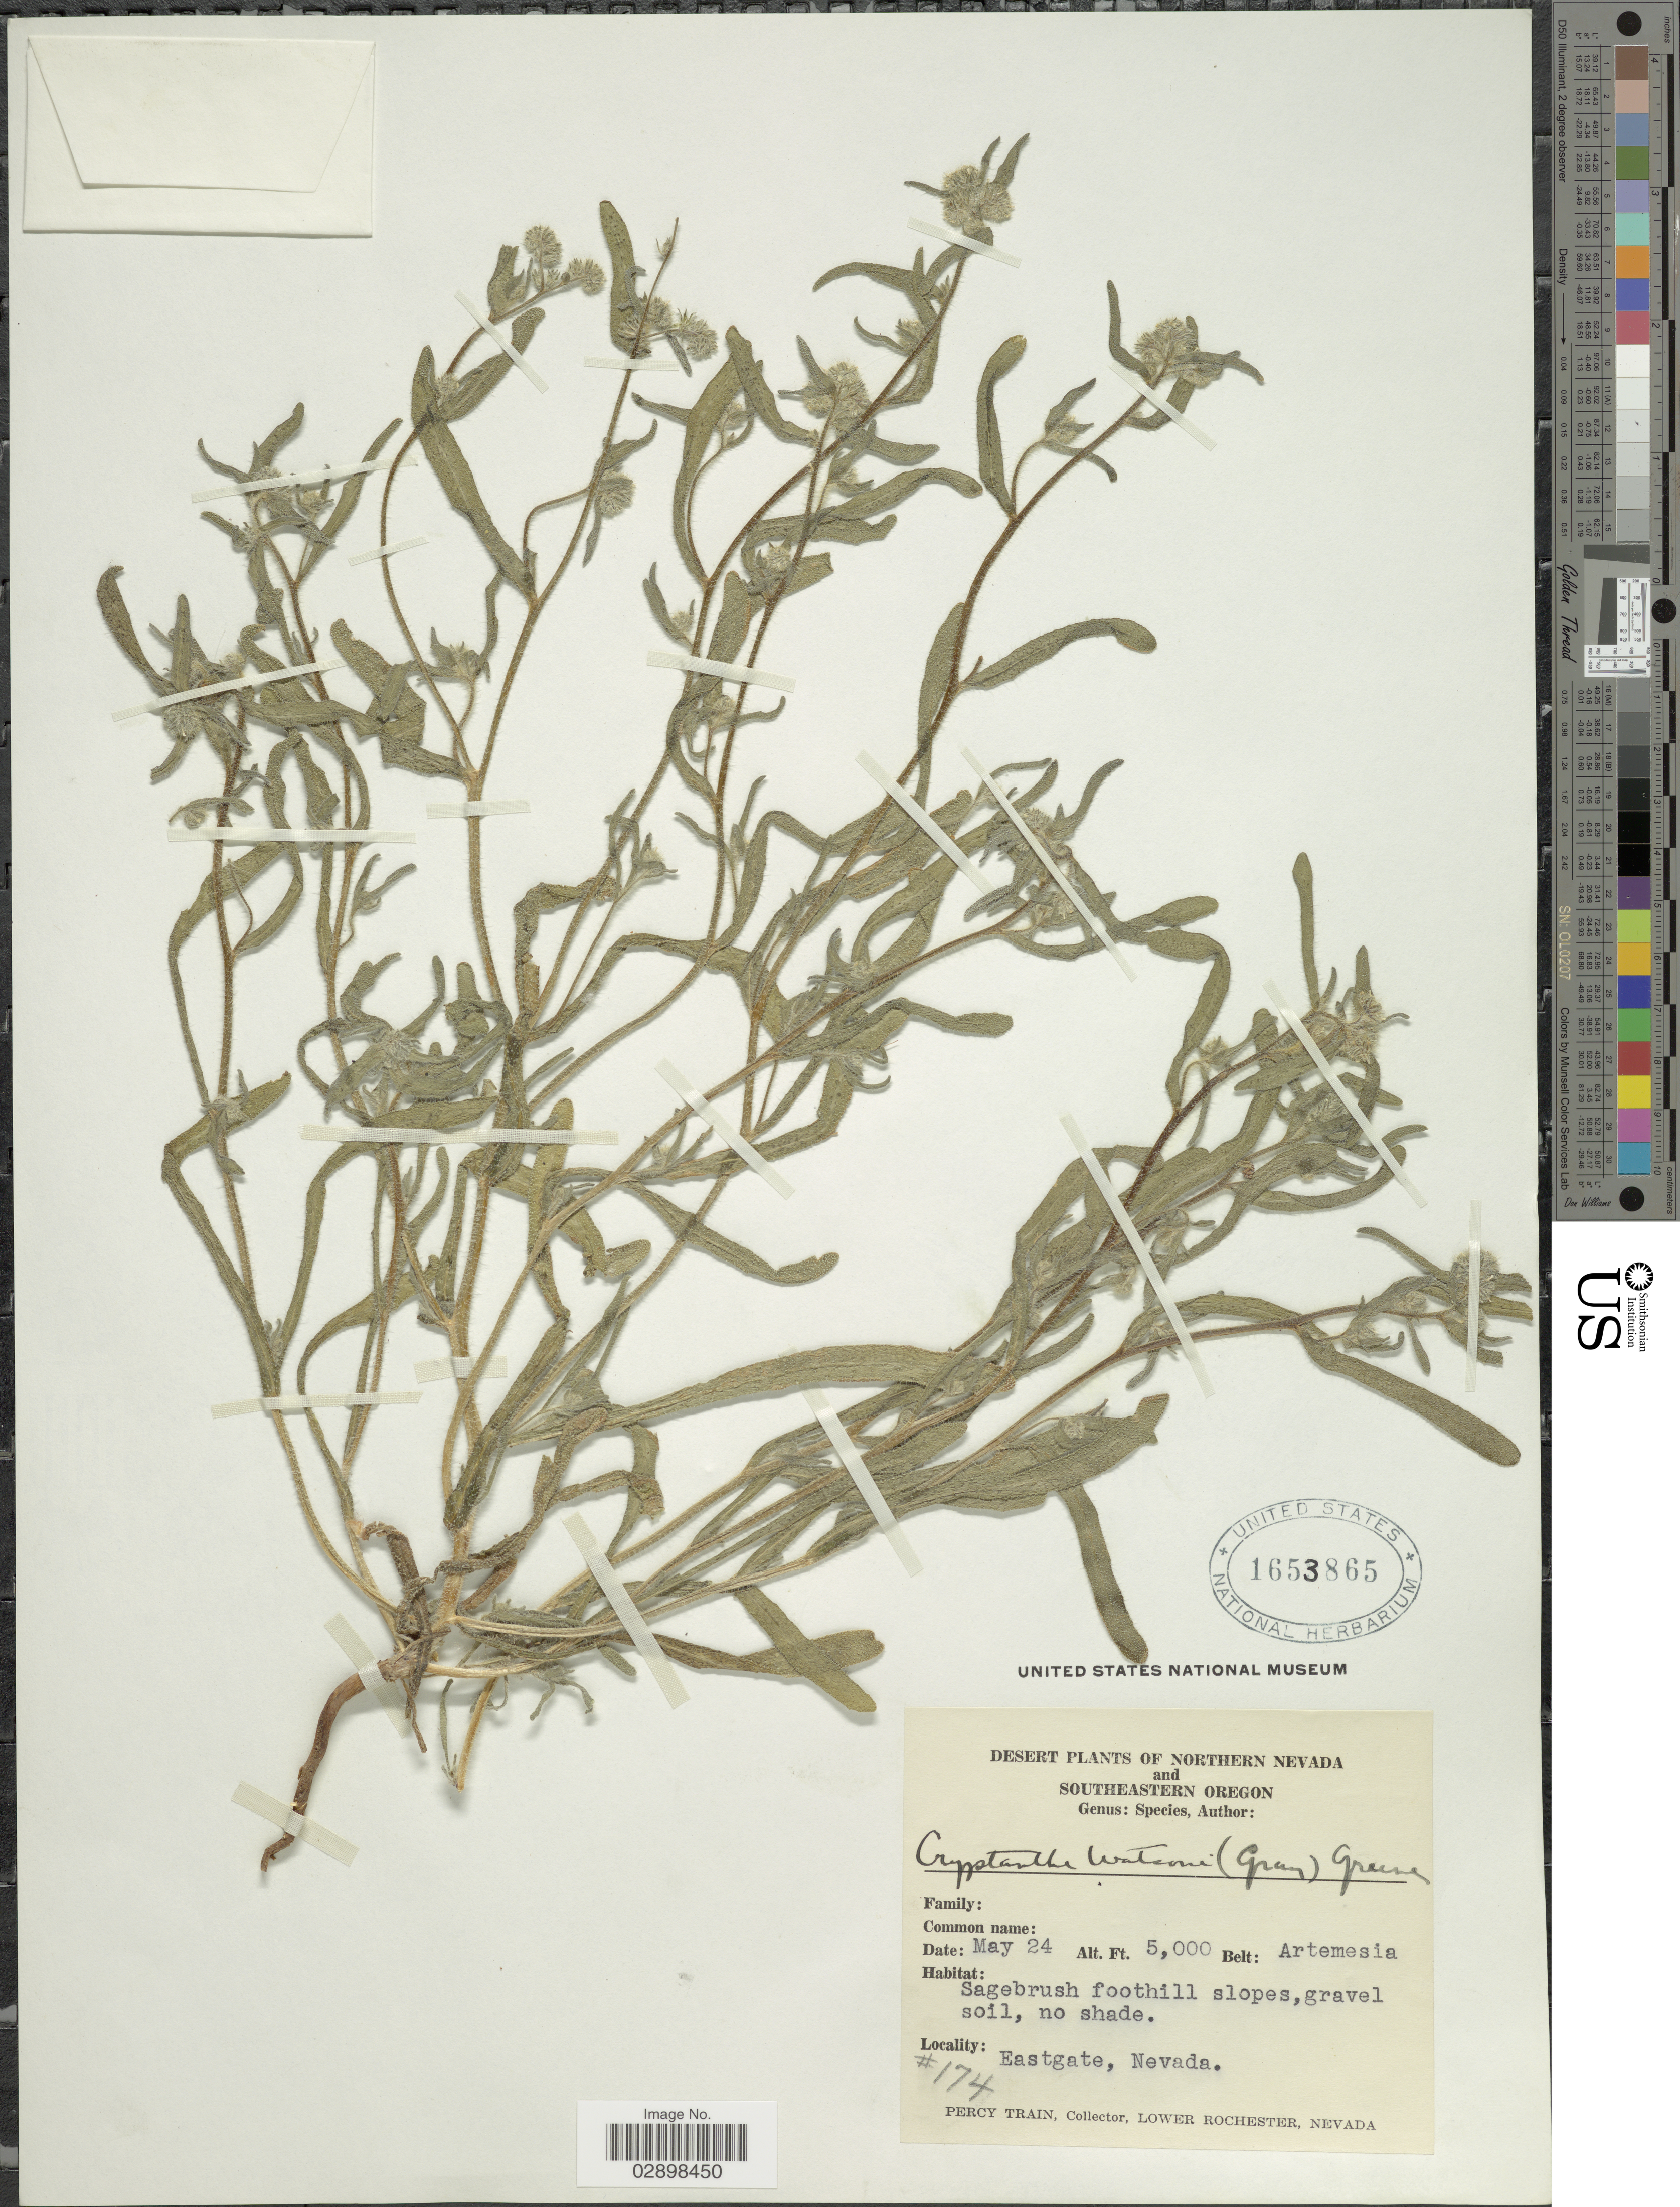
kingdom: Plantae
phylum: Tracheophyta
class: Magnoliopsida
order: Boraginales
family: Boraginaceae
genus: Cryptantha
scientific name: Cryptantha watsonii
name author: (A. Gray) Greene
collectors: P. Train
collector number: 174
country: United States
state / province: Nevada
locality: Eastgate. Northern Nevada.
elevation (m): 1524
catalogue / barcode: US 1653865